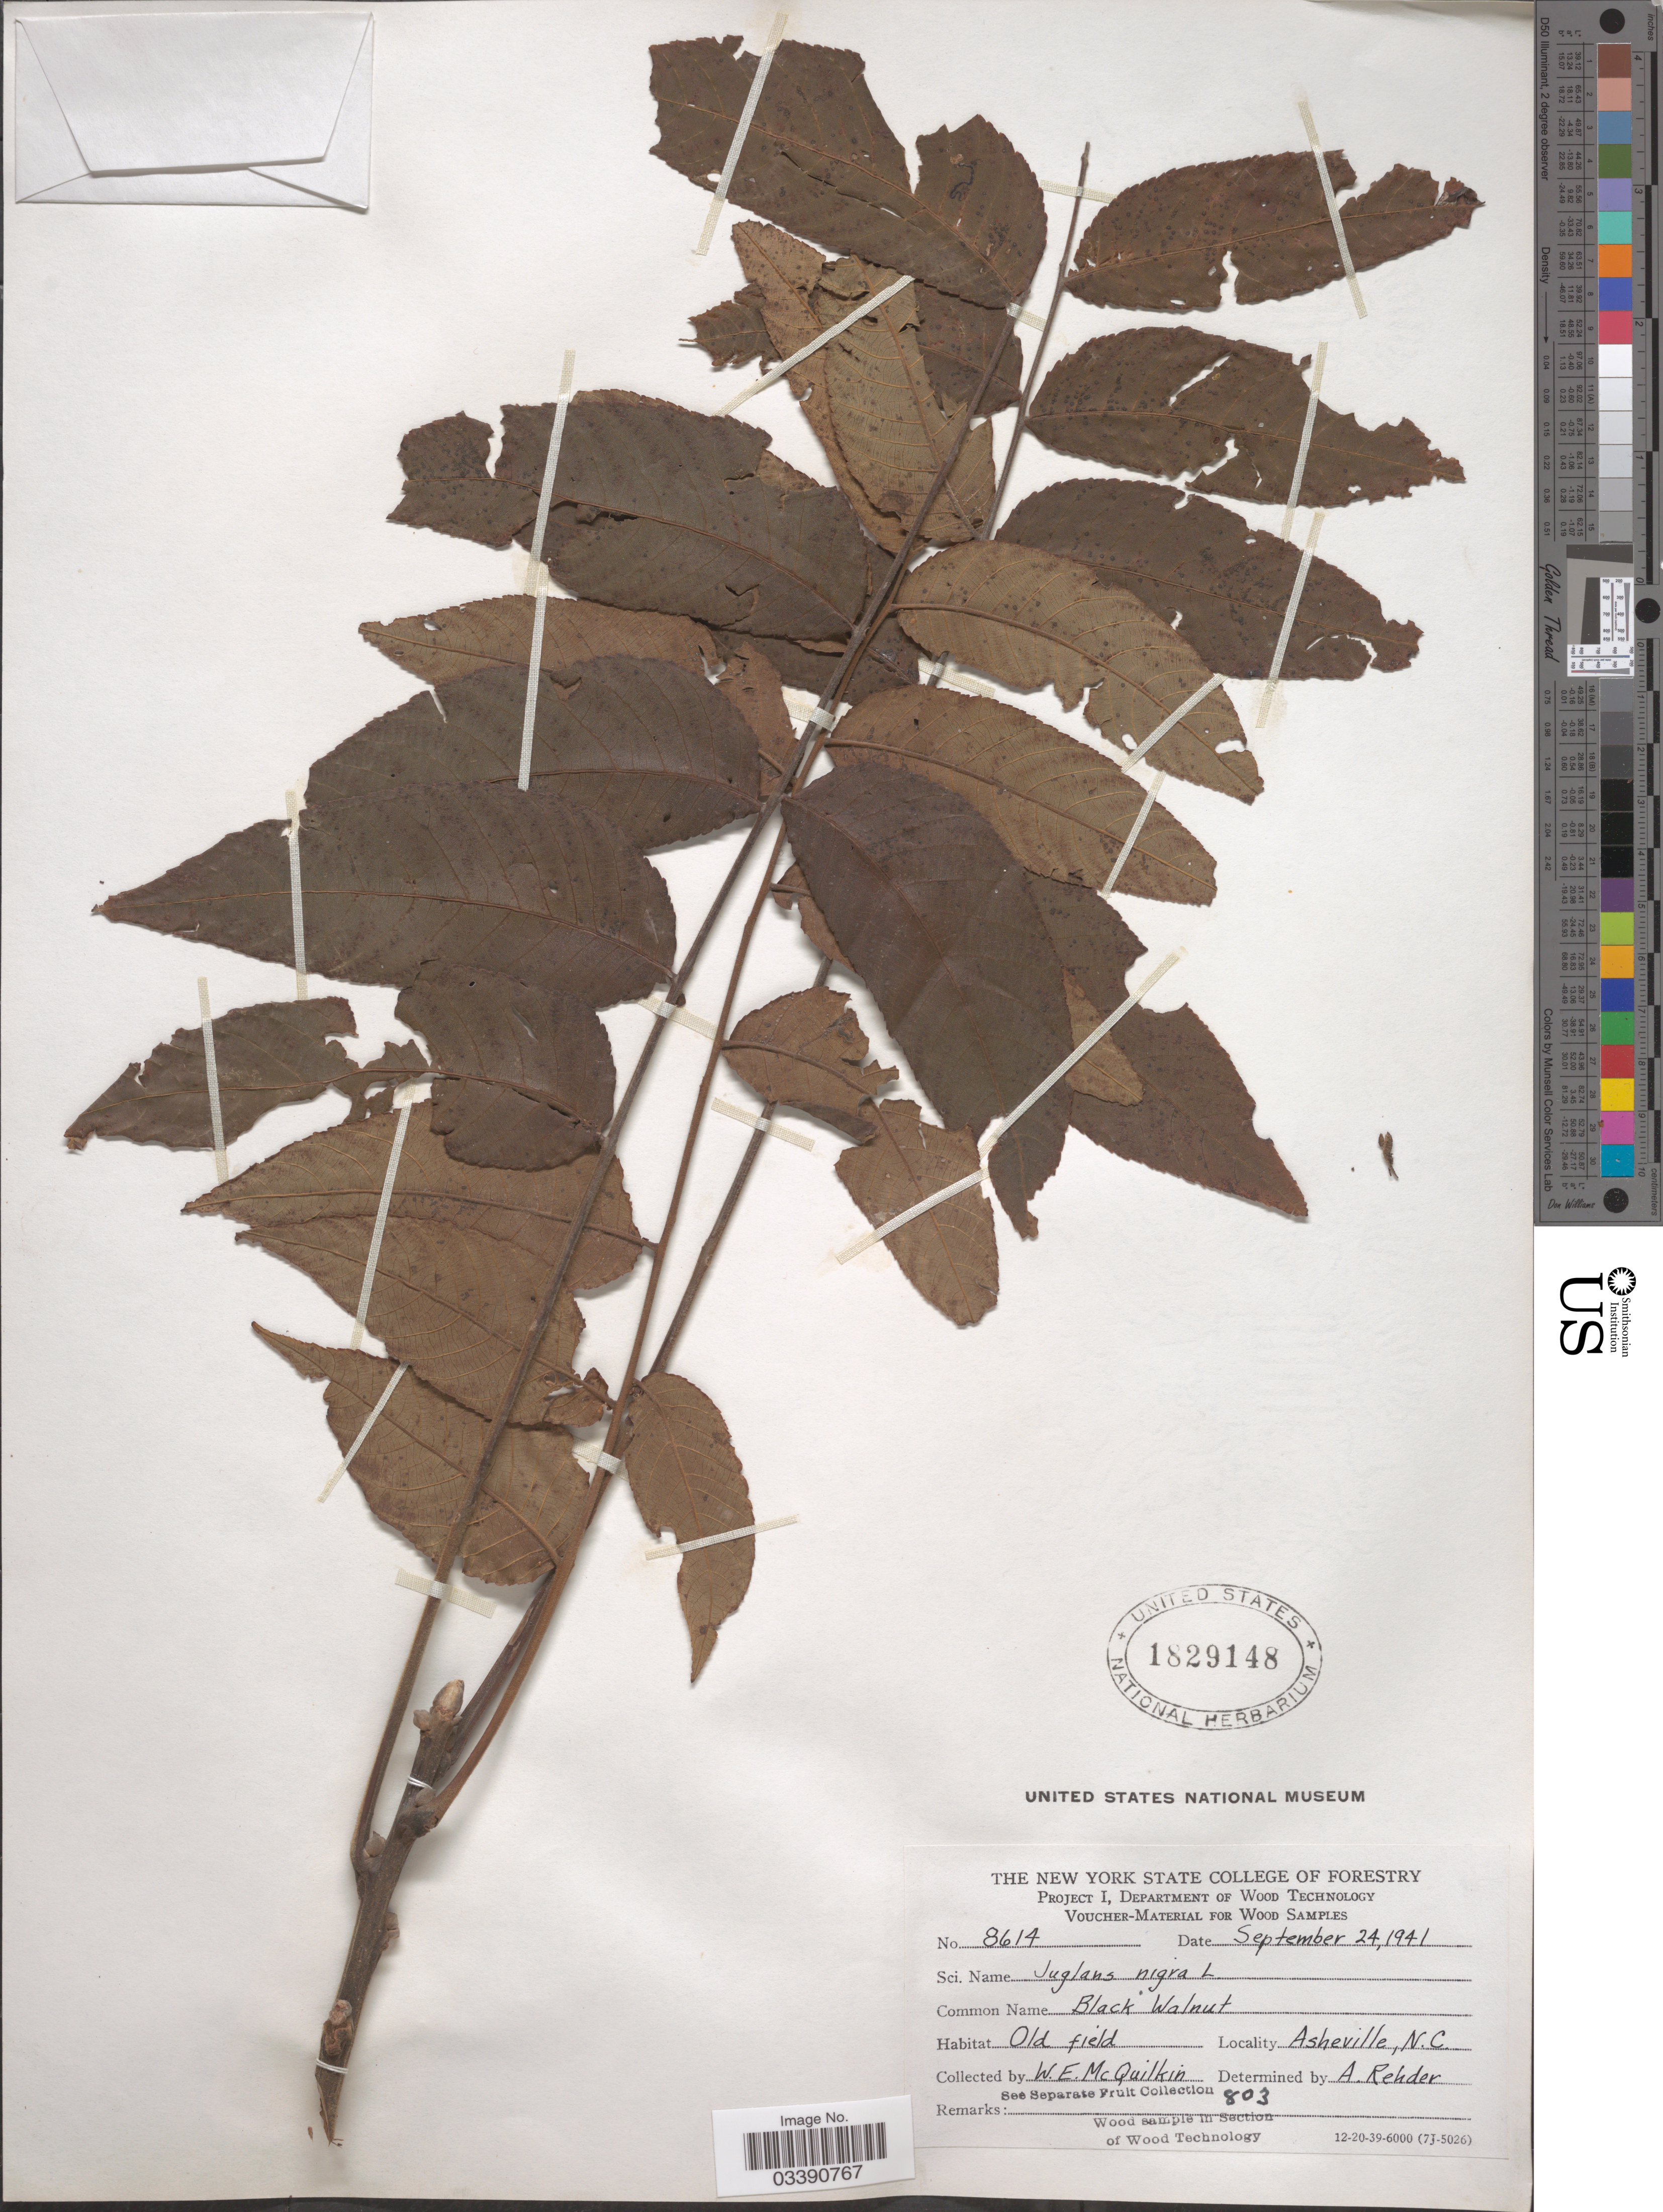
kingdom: Plantae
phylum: Tracheophyta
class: Magnoliopsida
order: Fagales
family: Juglandaceae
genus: Juglans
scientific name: Juglans nigra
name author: L.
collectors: W. McQuilkin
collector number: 8614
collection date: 1941-09-24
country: United States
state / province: North Carolina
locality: Asheville.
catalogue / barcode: US 1829148